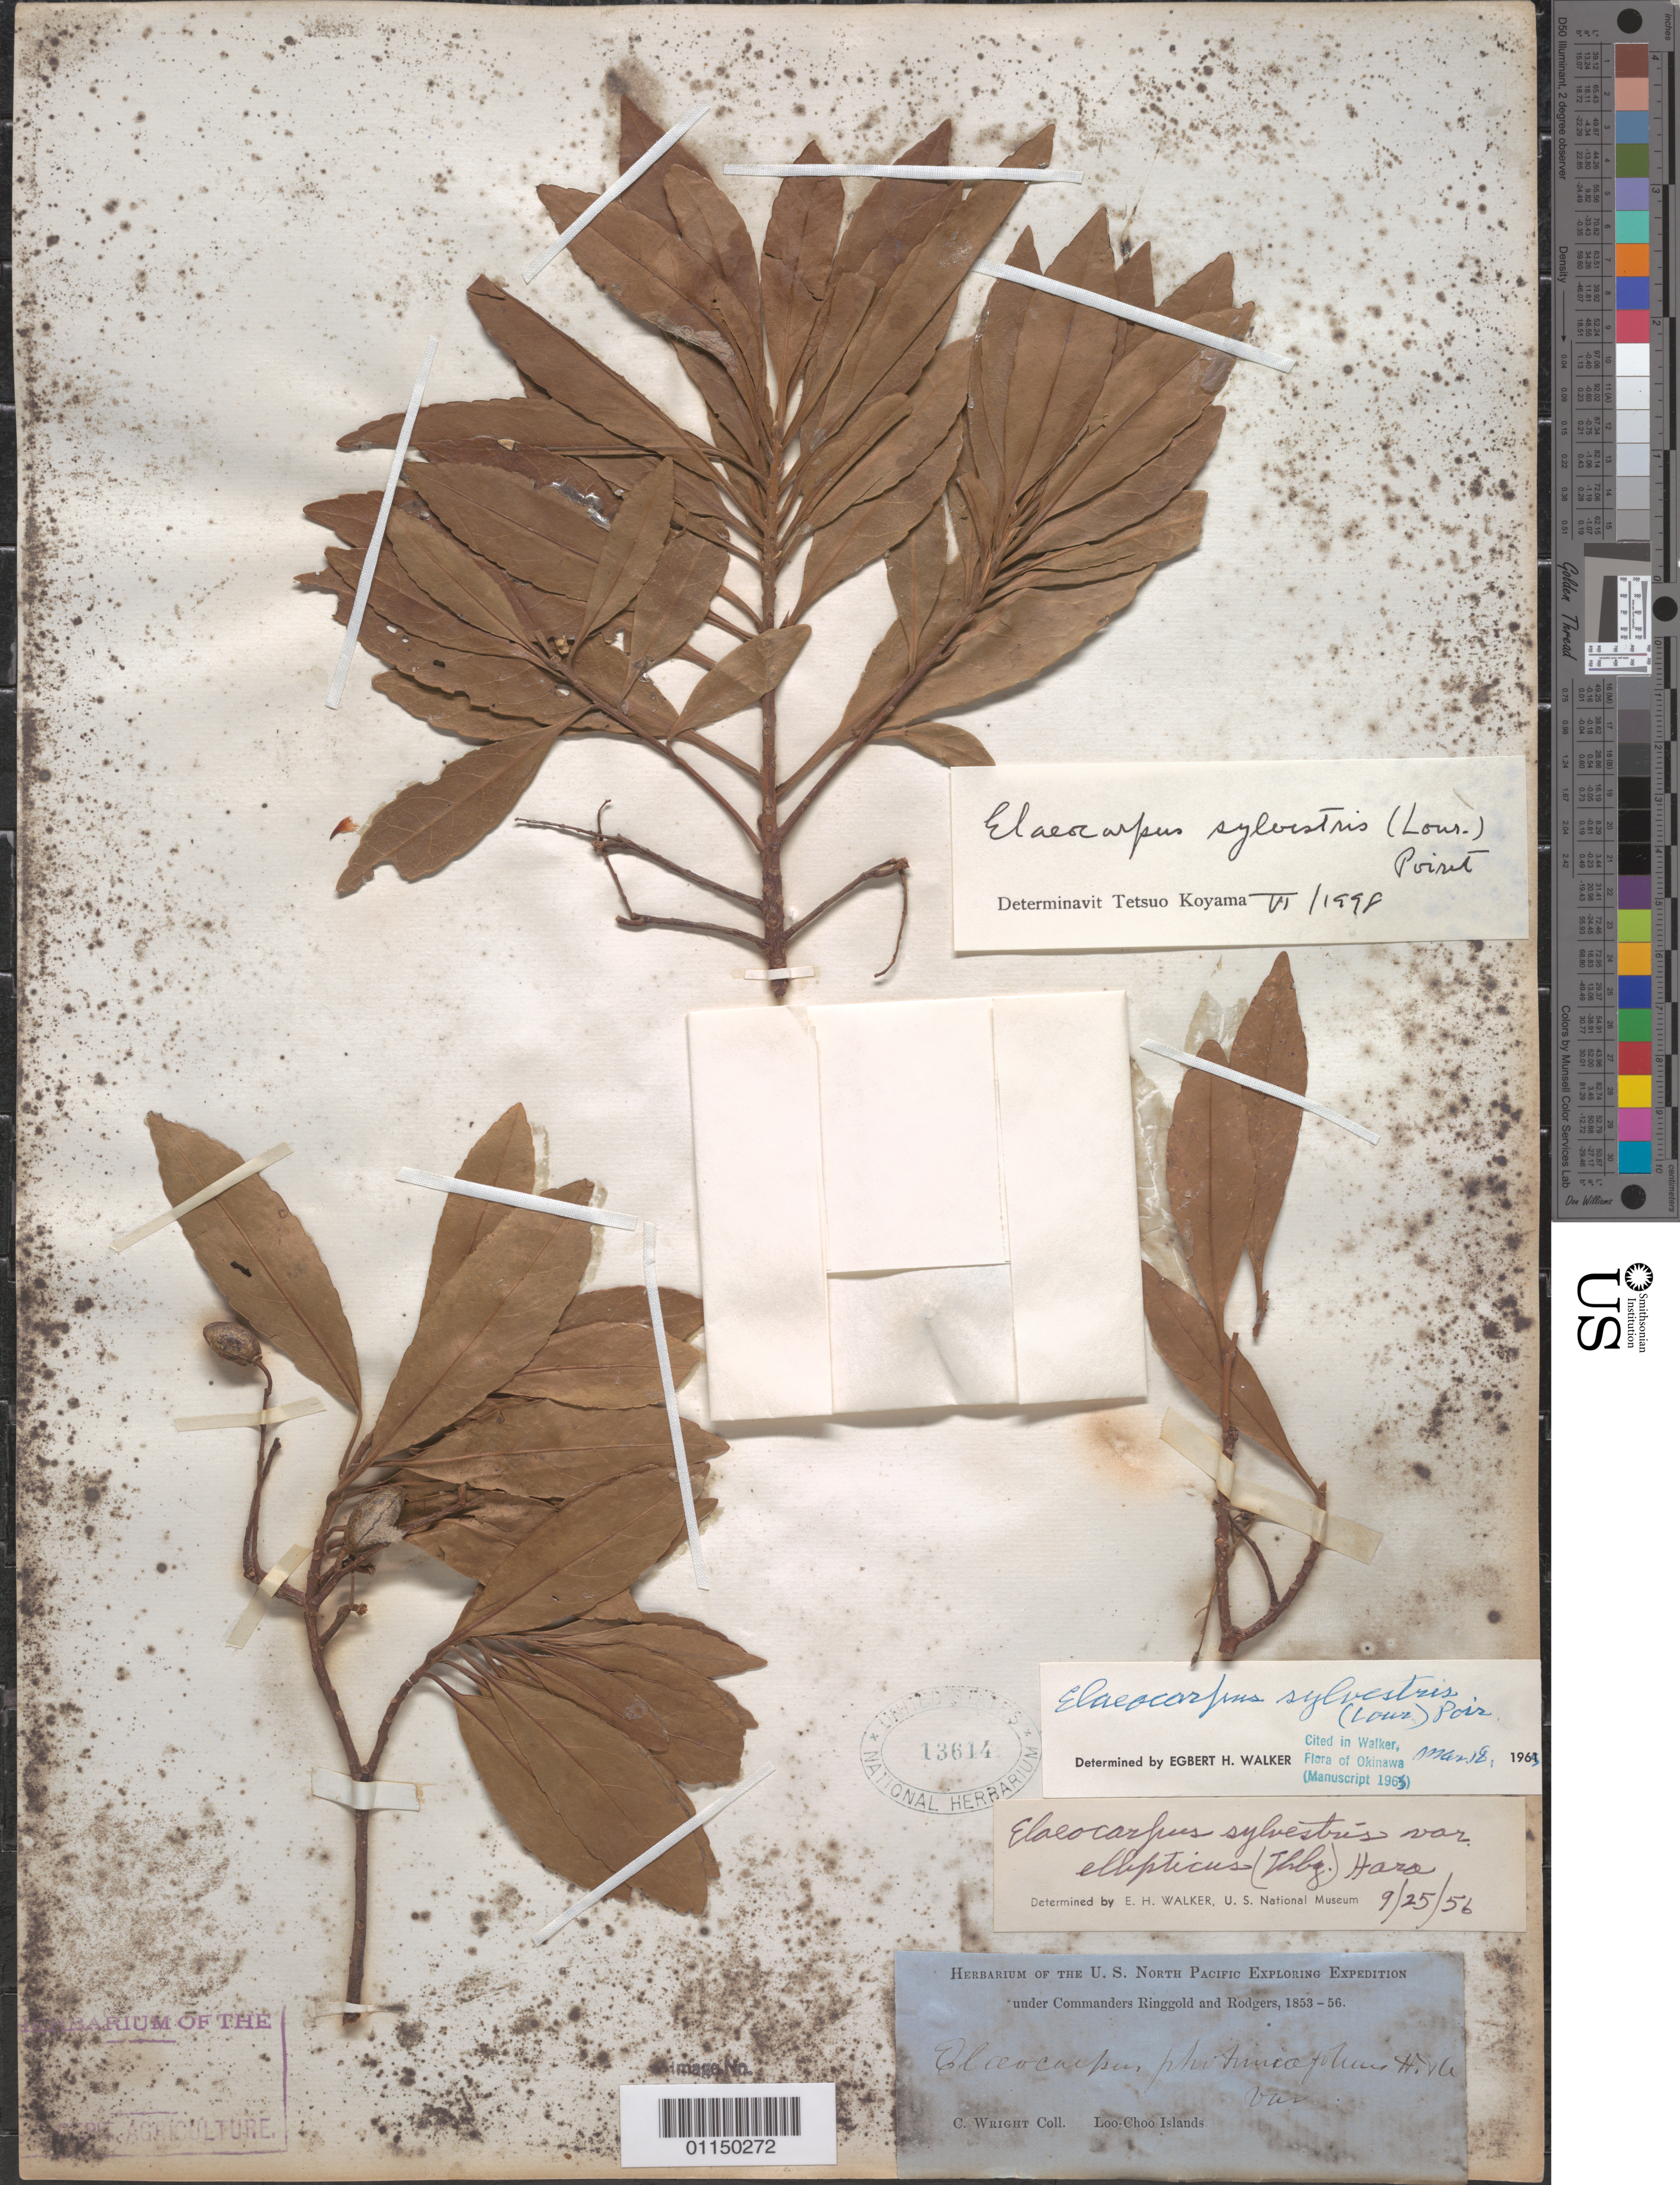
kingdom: Plantae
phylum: Tracheophyta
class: Magnoliopsida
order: Oxalidales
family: Elaeocarpaceae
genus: Elaeocarpus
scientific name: Elaeocarpus sylvestris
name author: (Lour.) Poir.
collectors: C. Wright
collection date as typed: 1853 to -- --- 1856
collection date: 1853/1856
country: Japan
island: Ryukyu Islands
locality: Loo Choo Islands.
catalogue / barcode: US 13614